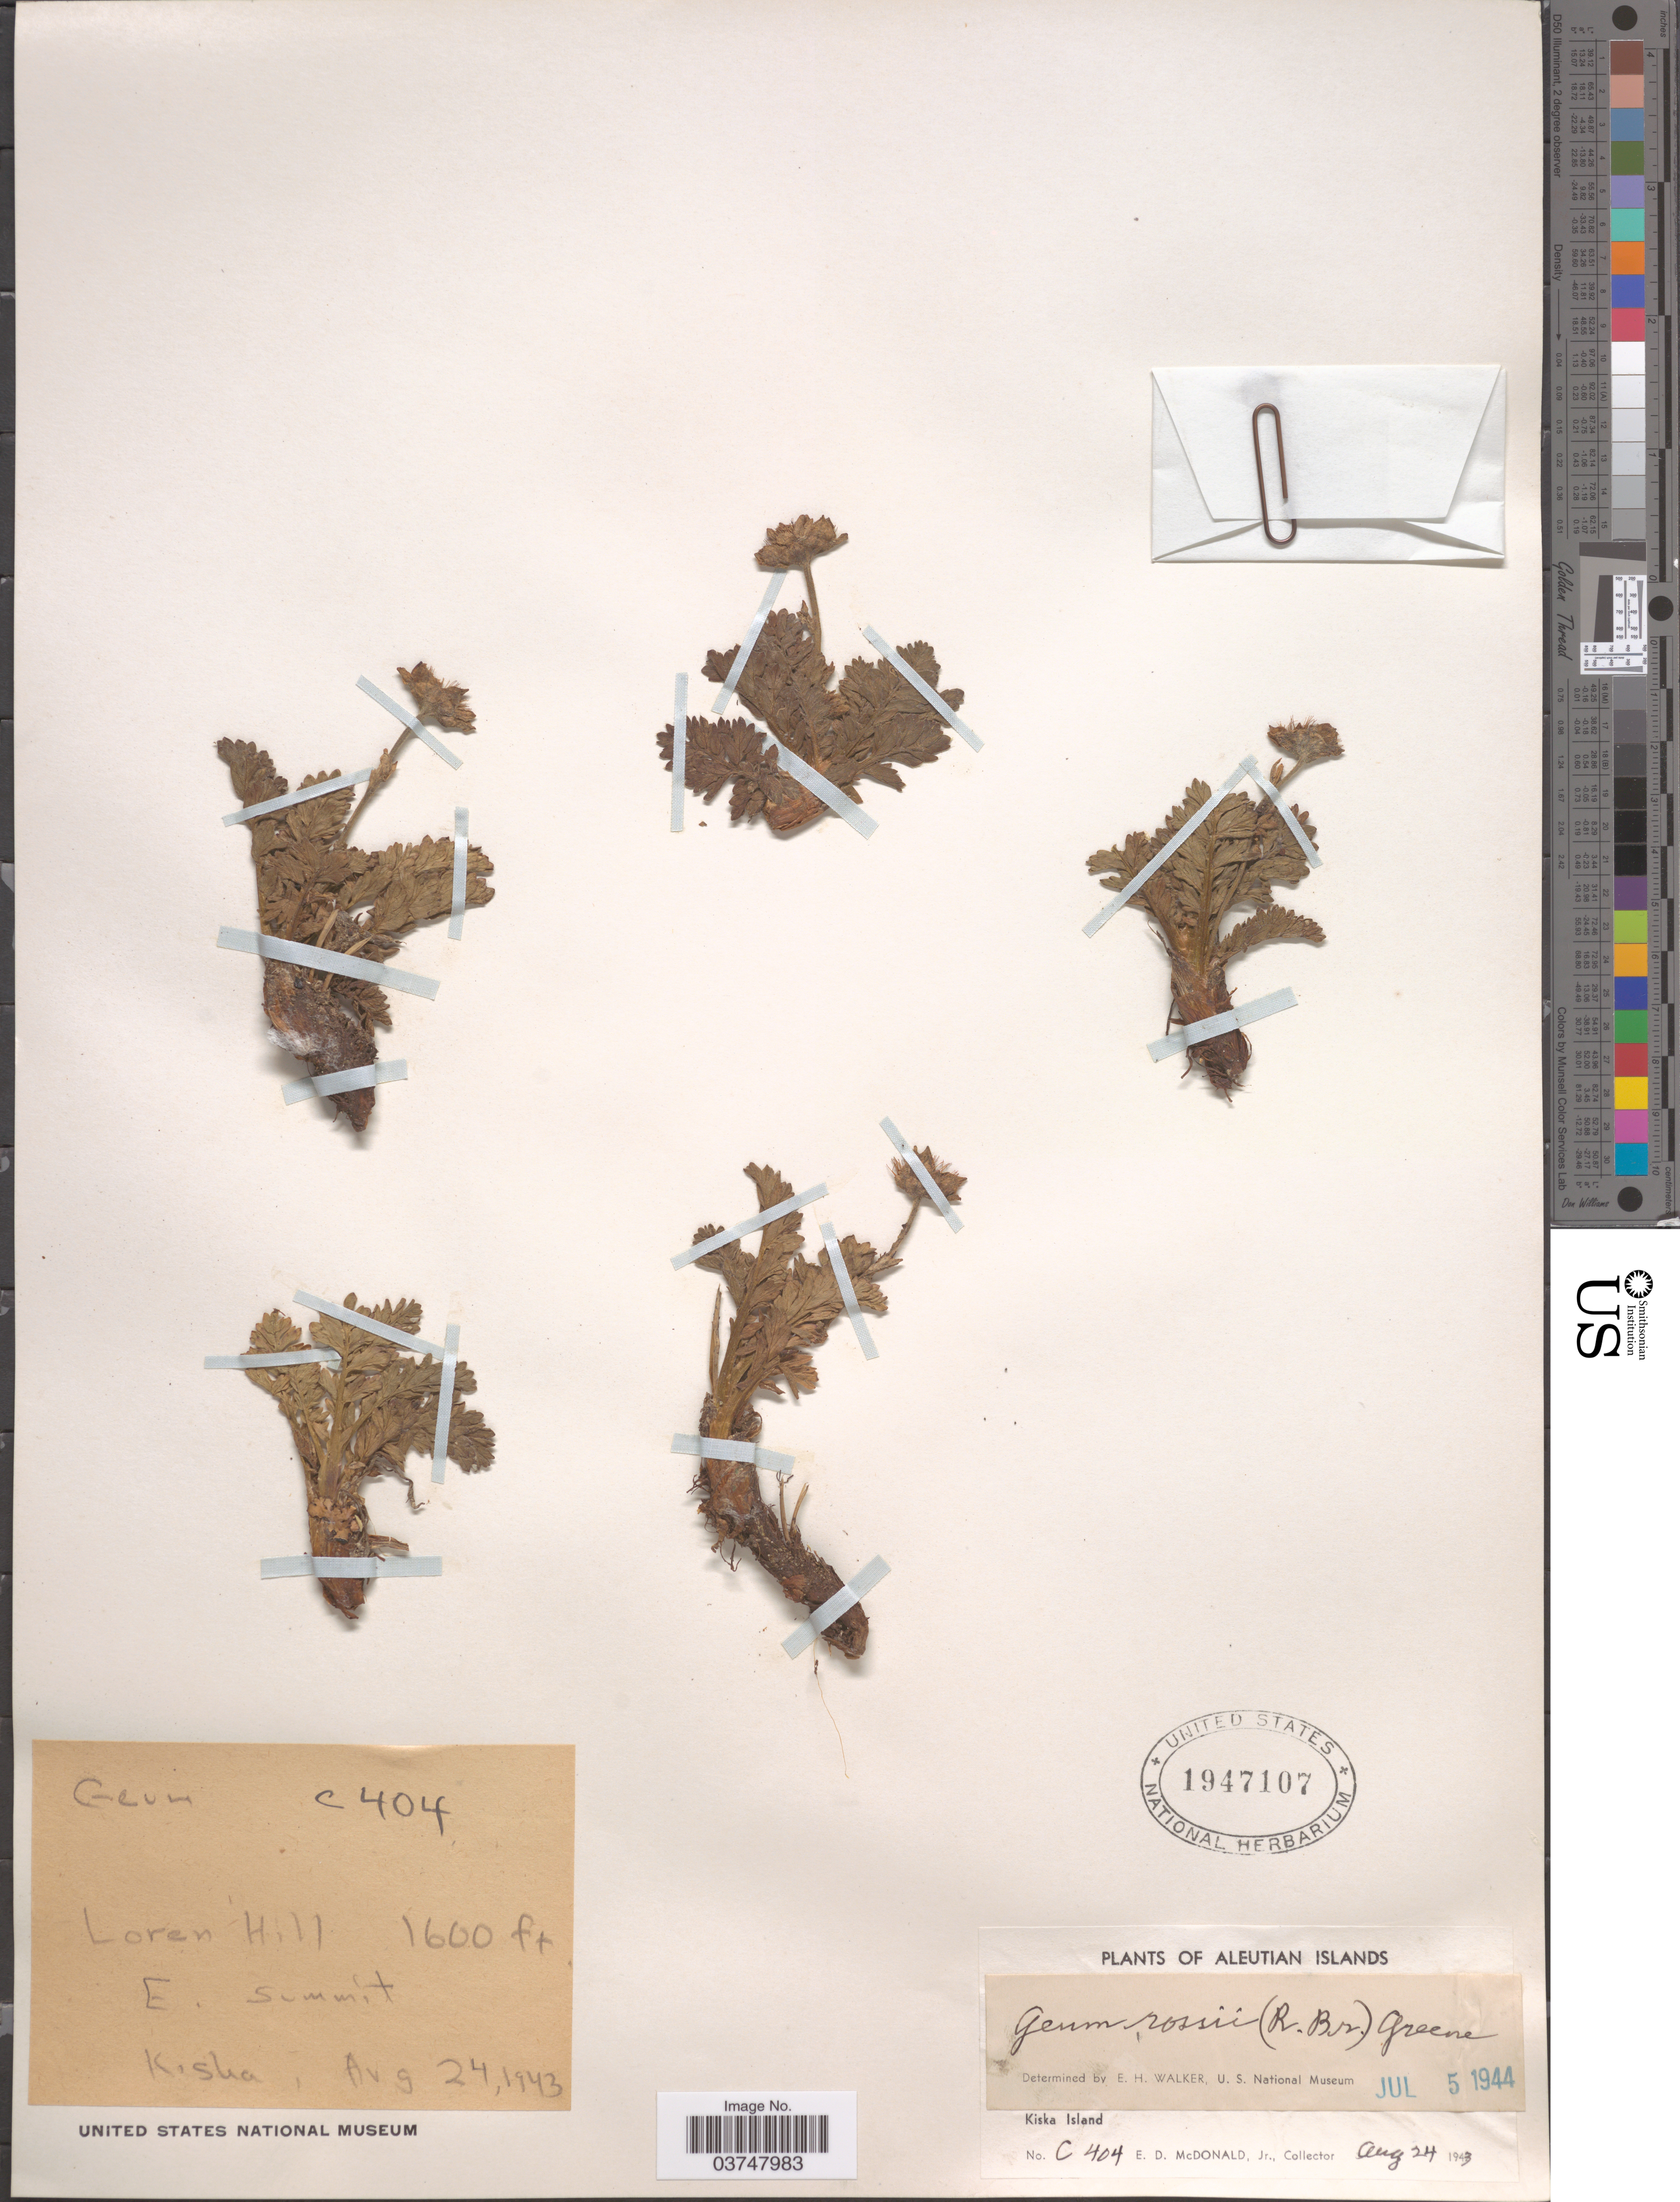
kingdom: Plantae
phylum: Tracheophyta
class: Magnoliopsida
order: Rosales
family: Rosaceae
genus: Geum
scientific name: Geum rossii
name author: (R. Br.) Ser.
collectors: E. D. McDonald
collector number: C404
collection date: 1943-08-24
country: United States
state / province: Alaska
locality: Aleutian Islands. Kiska Island. Loren Hill. E. Summit.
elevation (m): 488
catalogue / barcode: US 1947107